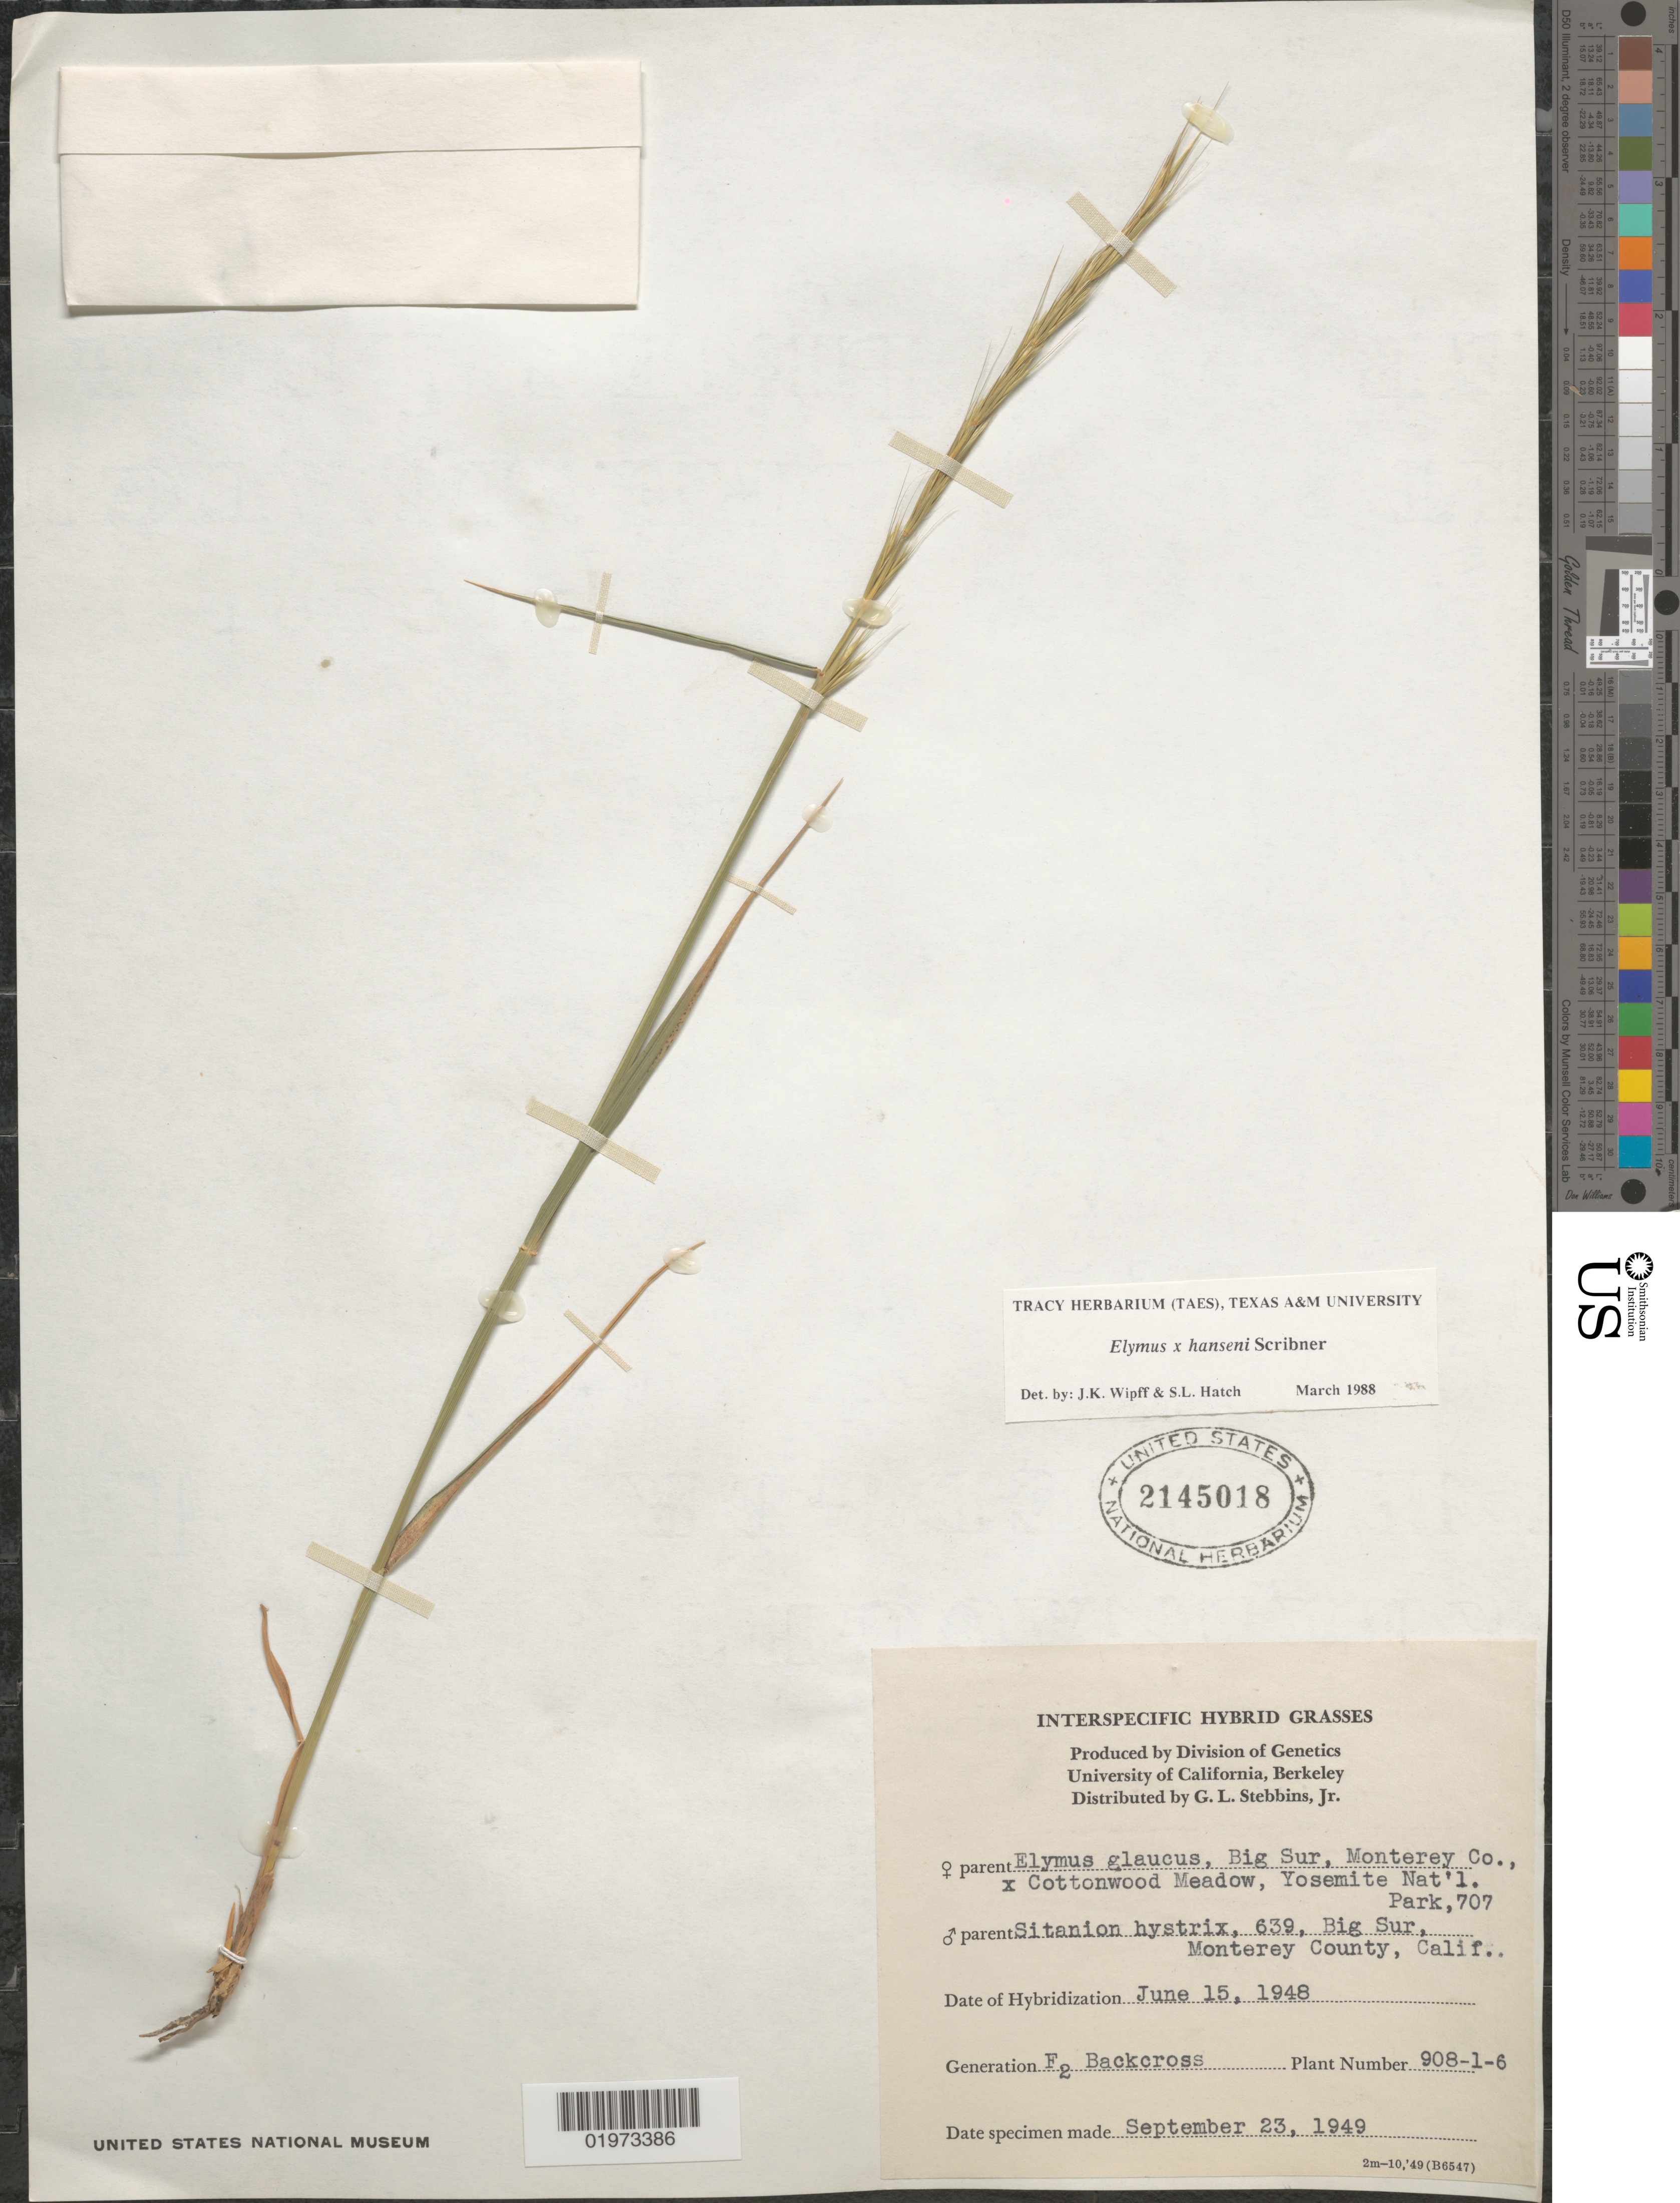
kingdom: Plantae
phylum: Tracheophyta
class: Liliopsida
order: Poales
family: Poaceae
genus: Elymus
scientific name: Elymus x hansenii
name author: Scribn.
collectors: G. L. Stebbins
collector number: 908-1-6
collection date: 1949-09-23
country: United States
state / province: California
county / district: Alameda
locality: University of California, Berkeley.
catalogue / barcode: US 2145018